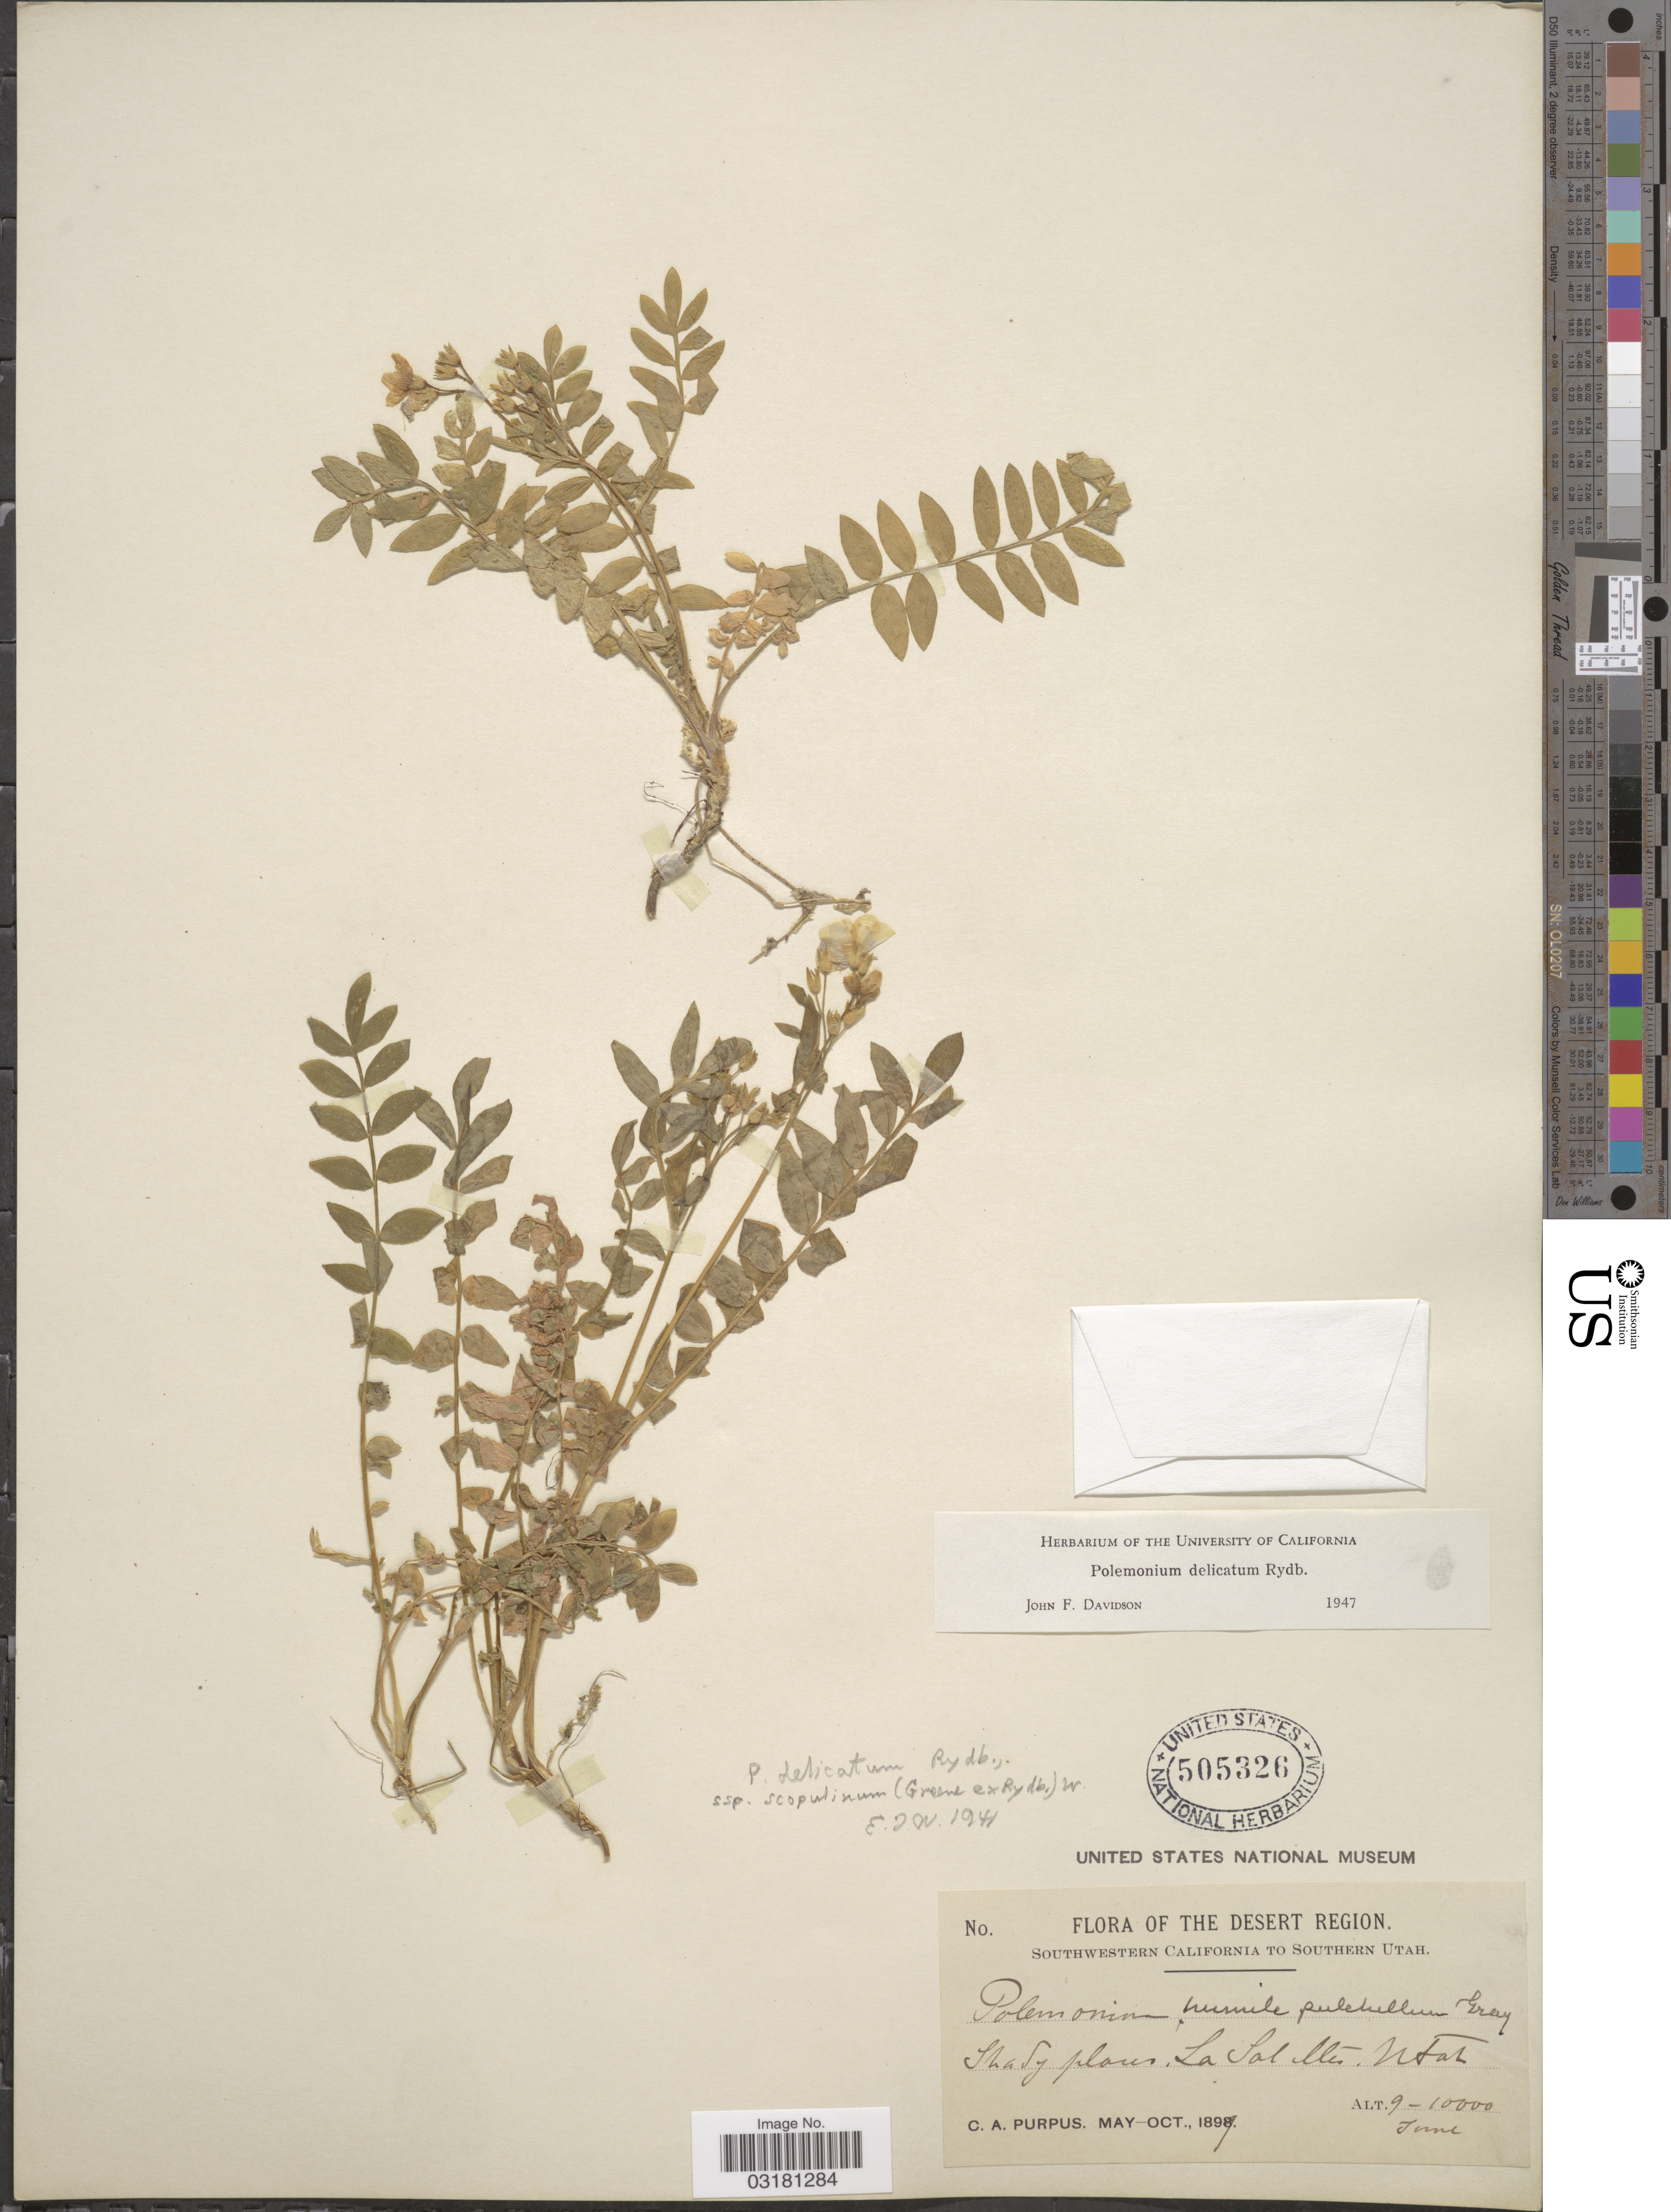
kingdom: Plantae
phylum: Tracheophyta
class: Magnoliopsida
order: Ericales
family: Polemoniaceae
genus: Polemonium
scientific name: Polemonium delicatum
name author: Rydb.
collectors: C. A. Purpus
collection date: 1899-06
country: United States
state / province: Utah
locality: The Desert Region. Southern Utah. Sa Sal Mts.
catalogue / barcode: US 505326